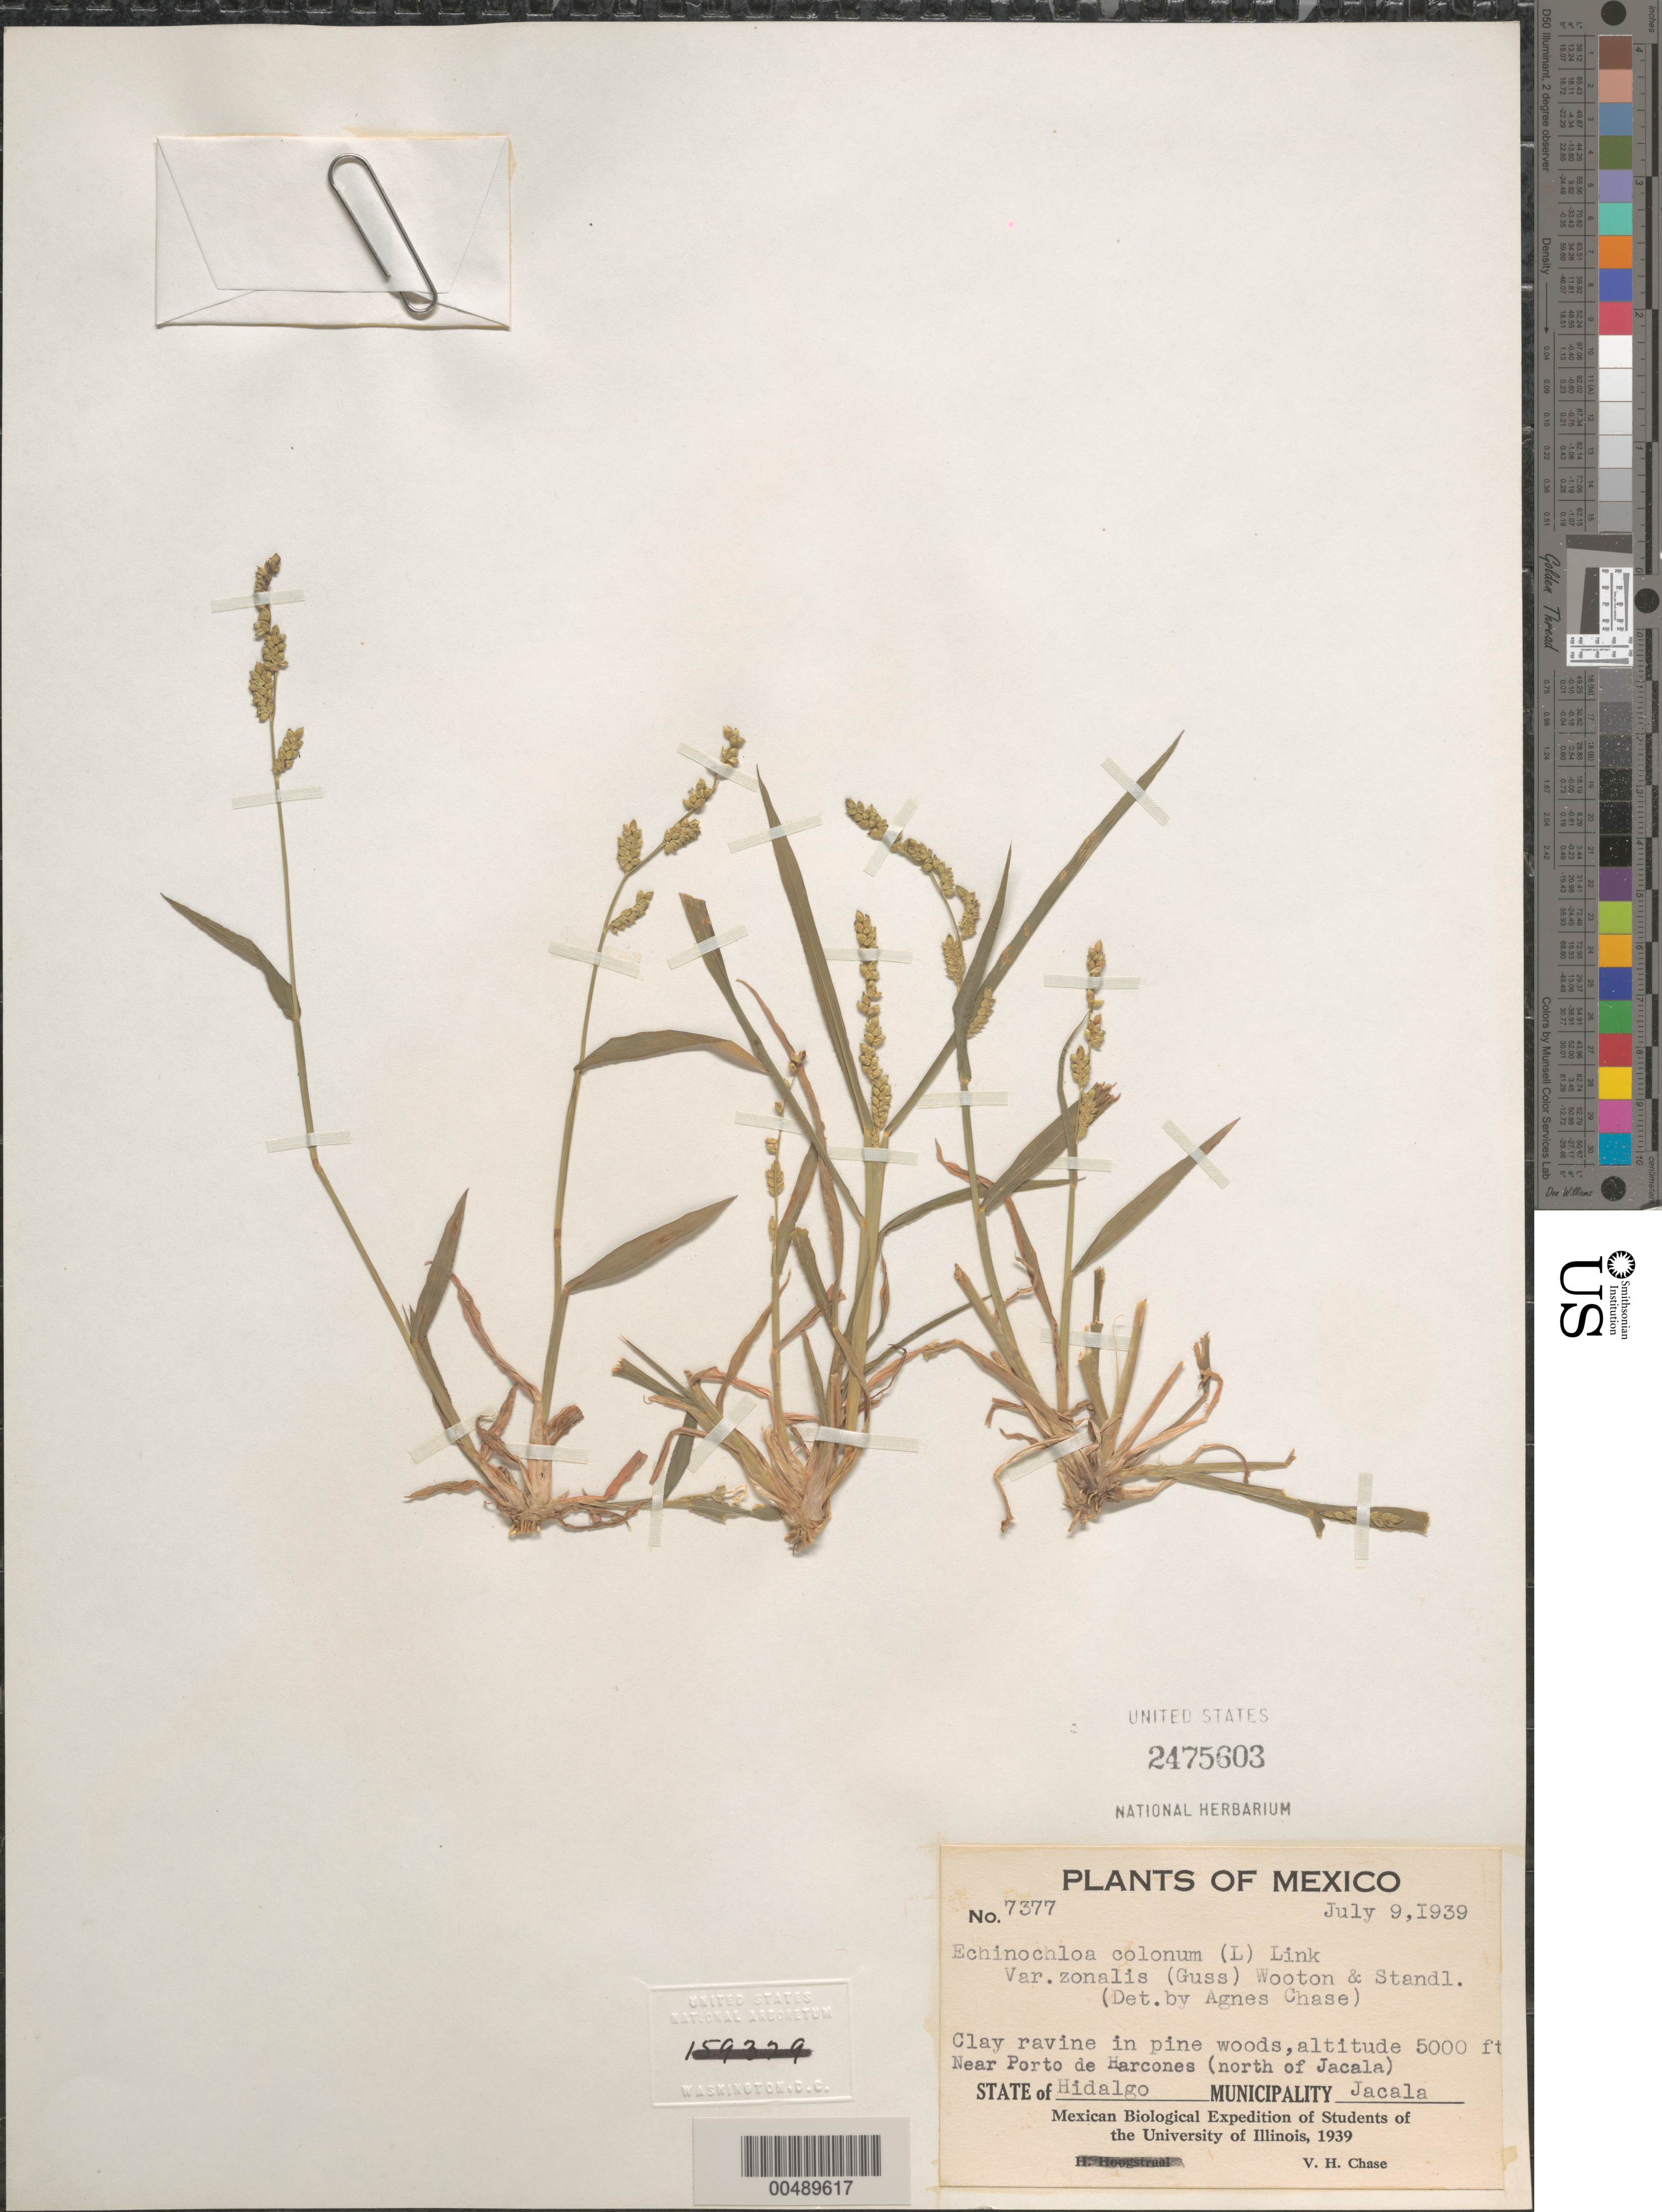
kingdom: Plantae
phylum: Tracheophyta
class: Liliopsida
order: Poales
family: Poaceae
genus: Echinochloa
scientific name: Echinochloa colona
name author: (L.) Link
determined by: Chase, [M.] Agnes, (US)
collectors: V. H. Chase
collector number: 7377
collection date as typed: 9 Jul 1939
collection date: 1939-07-09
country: Mexico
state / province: Hidalgo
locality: Jacala Mun., near Porto de Harcones, N of Jacala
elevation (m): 1524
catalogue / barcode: US 2475603